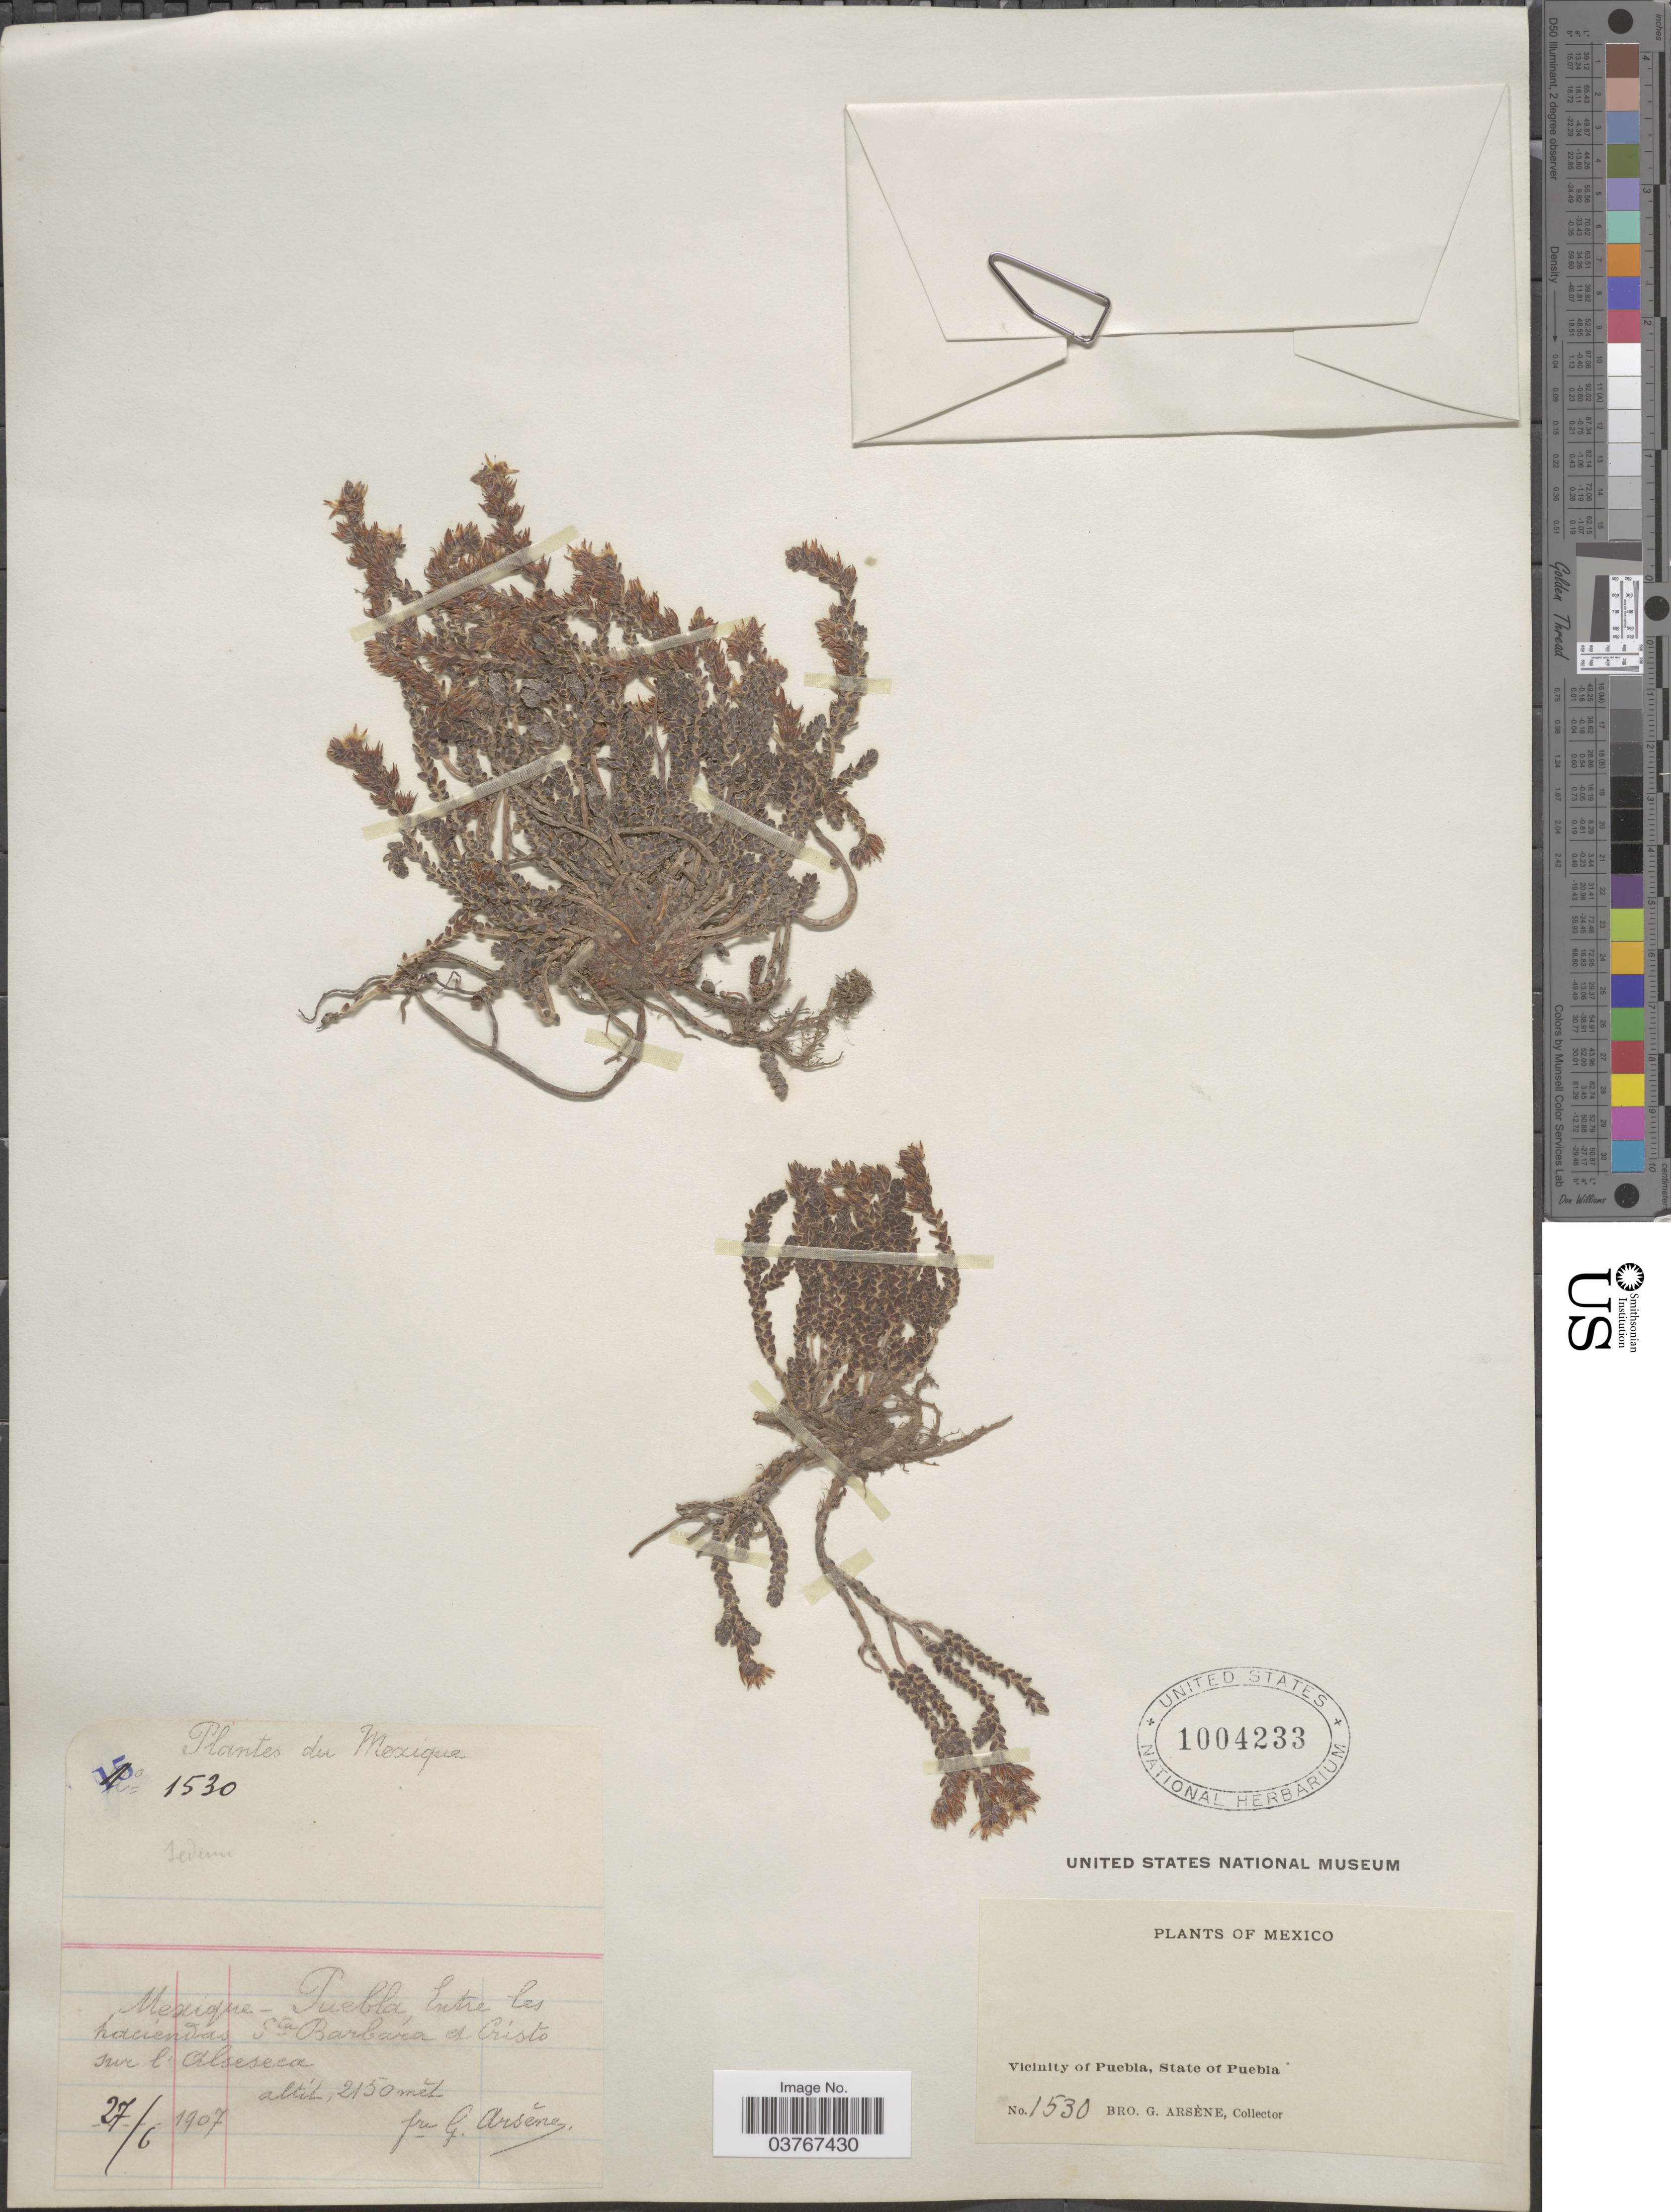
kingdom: Plantae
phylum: Tracheophyta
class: Magnoliopsida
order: Saxifragales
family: Crassulaceae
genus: Sedum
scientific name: Sedum sp.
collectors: Bro. G. Arsène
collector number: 1530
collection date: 1907-06-27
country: Mexico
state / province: Puebla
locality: Vicinity of Puebla, State of Puebla. Entre las haciendas Sta. Barbara et Cristo sur l' Alseseca.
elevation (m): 2150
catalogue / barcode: US 1004233